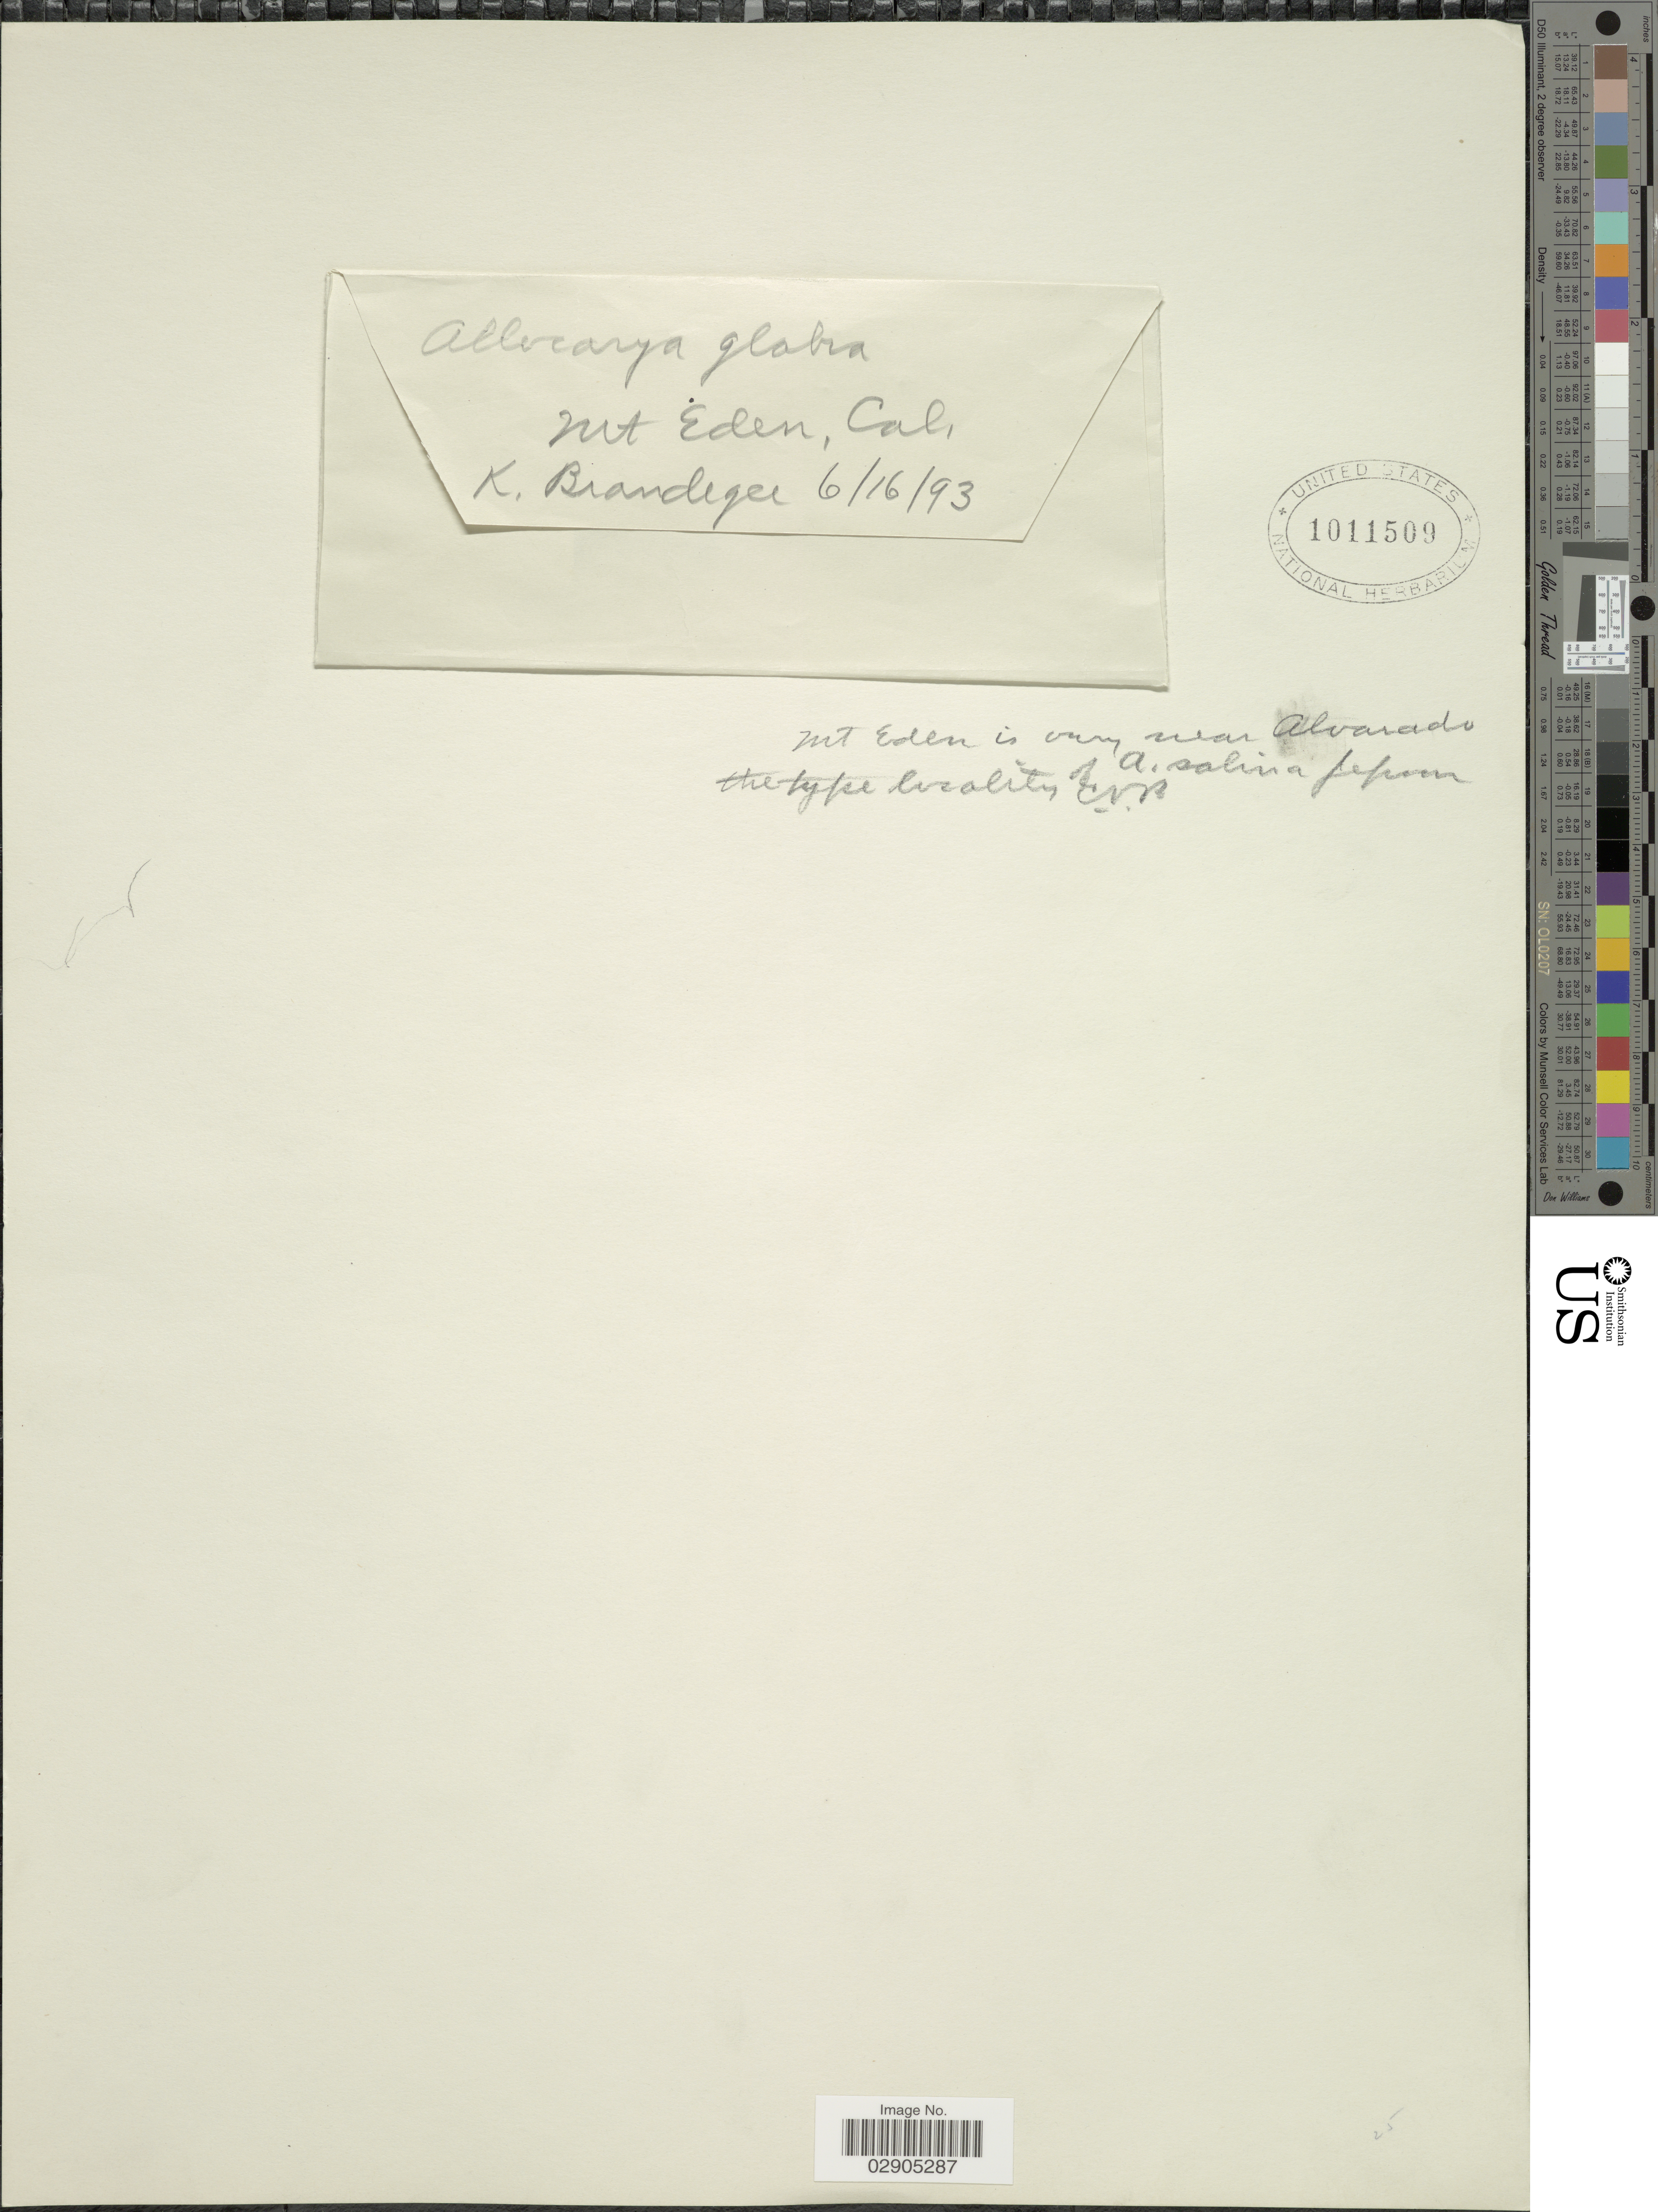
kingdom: Plantae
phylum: Tracheophyta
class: Magnoliopsida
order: Boraginales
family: Boraginaceae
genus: Allocarya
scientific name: Allocarya glabra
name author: (A. Gray) J.F. Macbr.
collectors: K. Brandegee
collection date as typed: Transcribed d/m/y: 16/6/93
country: United States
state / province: California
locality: Mt Eden.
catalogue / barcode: US 1011509